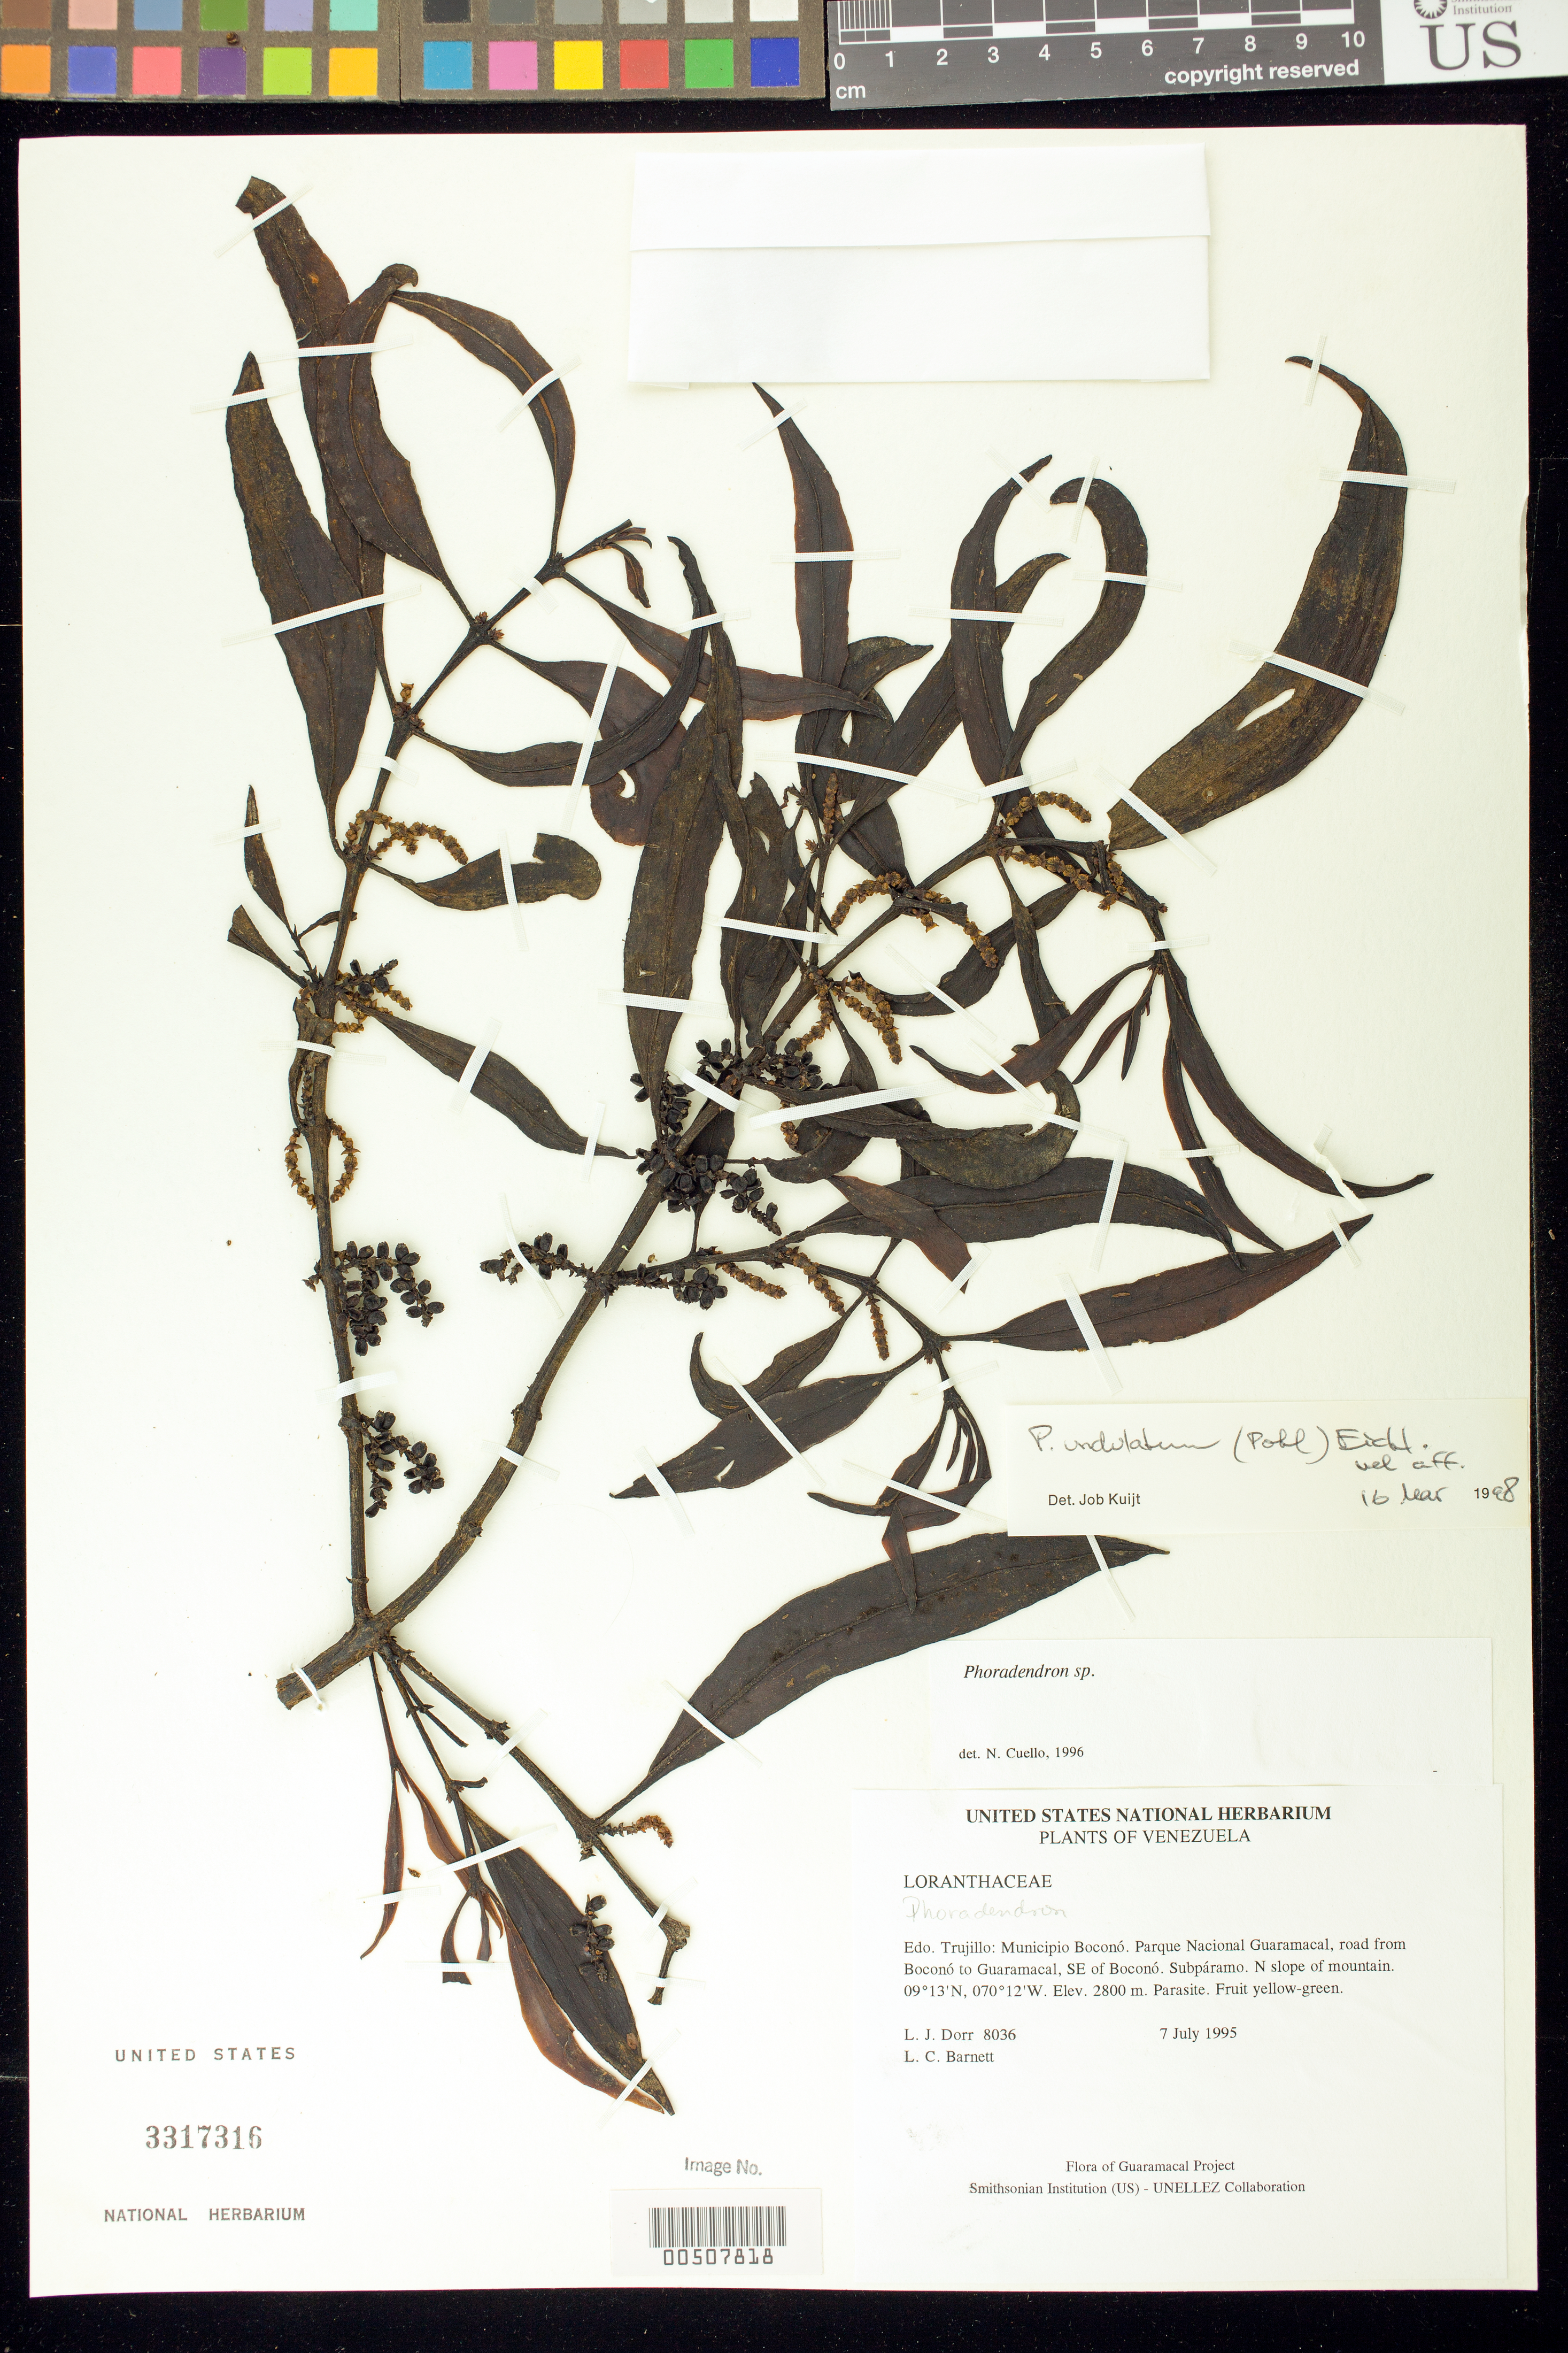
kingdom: Plantae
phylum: Tracheophyta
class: Magnoliopsida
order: Santalales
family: Viscaceae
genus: Phoradendron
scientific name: Phoradendron undulatum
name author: (Pohl ex DC.) Eichler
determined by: Kuijt, Job, (CANADA)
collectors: L. J. Dorr & L. C. Barnett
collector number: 8036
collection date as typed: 07 Jul 1995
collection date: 1995-07-07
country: Venezuela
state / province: Trujillo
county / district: Boconó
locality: Parque Nacional Guaramacal, road from Boconó to Guaramacal, SE of Boconó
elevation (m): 2800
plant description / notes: CAS, K, MO, PORT, US, UVIC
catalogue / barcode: US 3317316